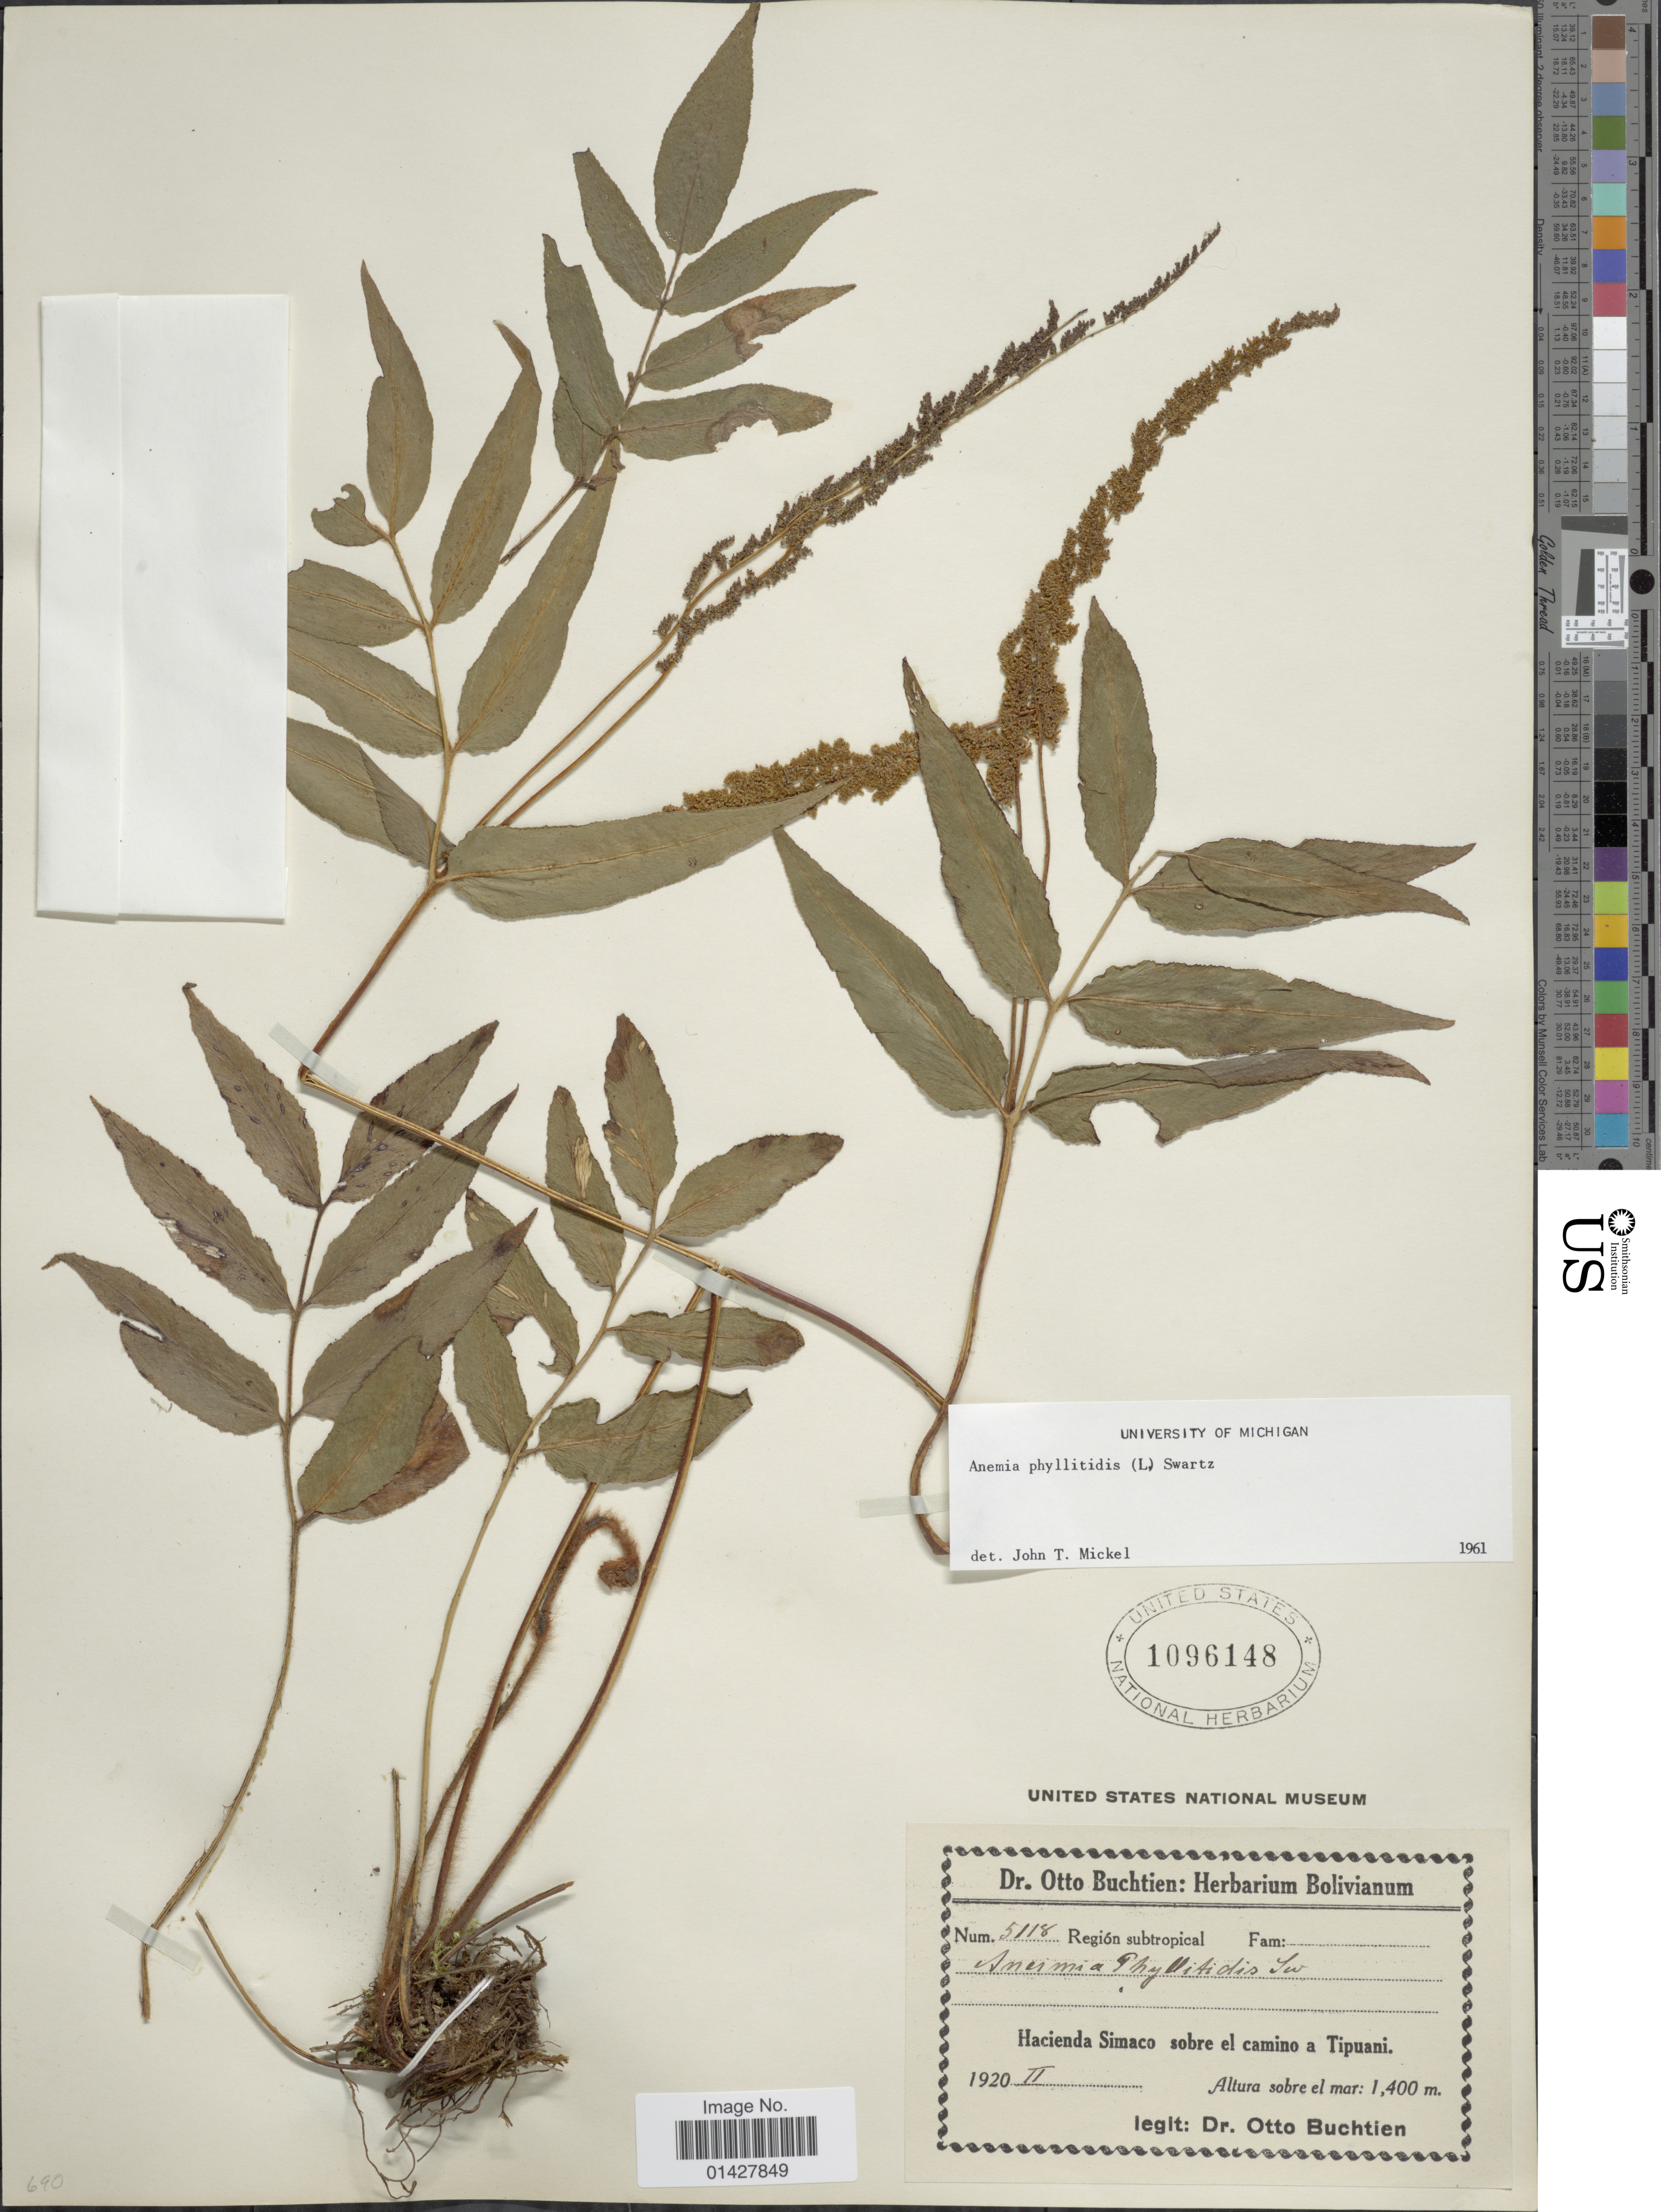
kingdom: Plantae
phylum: Tracheophyta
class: Polypodiopsida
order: Schizaeales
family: Anemiaceae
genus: Anemia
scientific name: Anemia phyllitidis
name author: (L.) Sw.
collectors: O. Buchtien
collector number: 5118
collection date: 1920-02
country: Bolivia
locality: Hacienda Simaco sobre el camino a Tipuani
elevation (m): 1400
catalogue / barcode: US 1096148